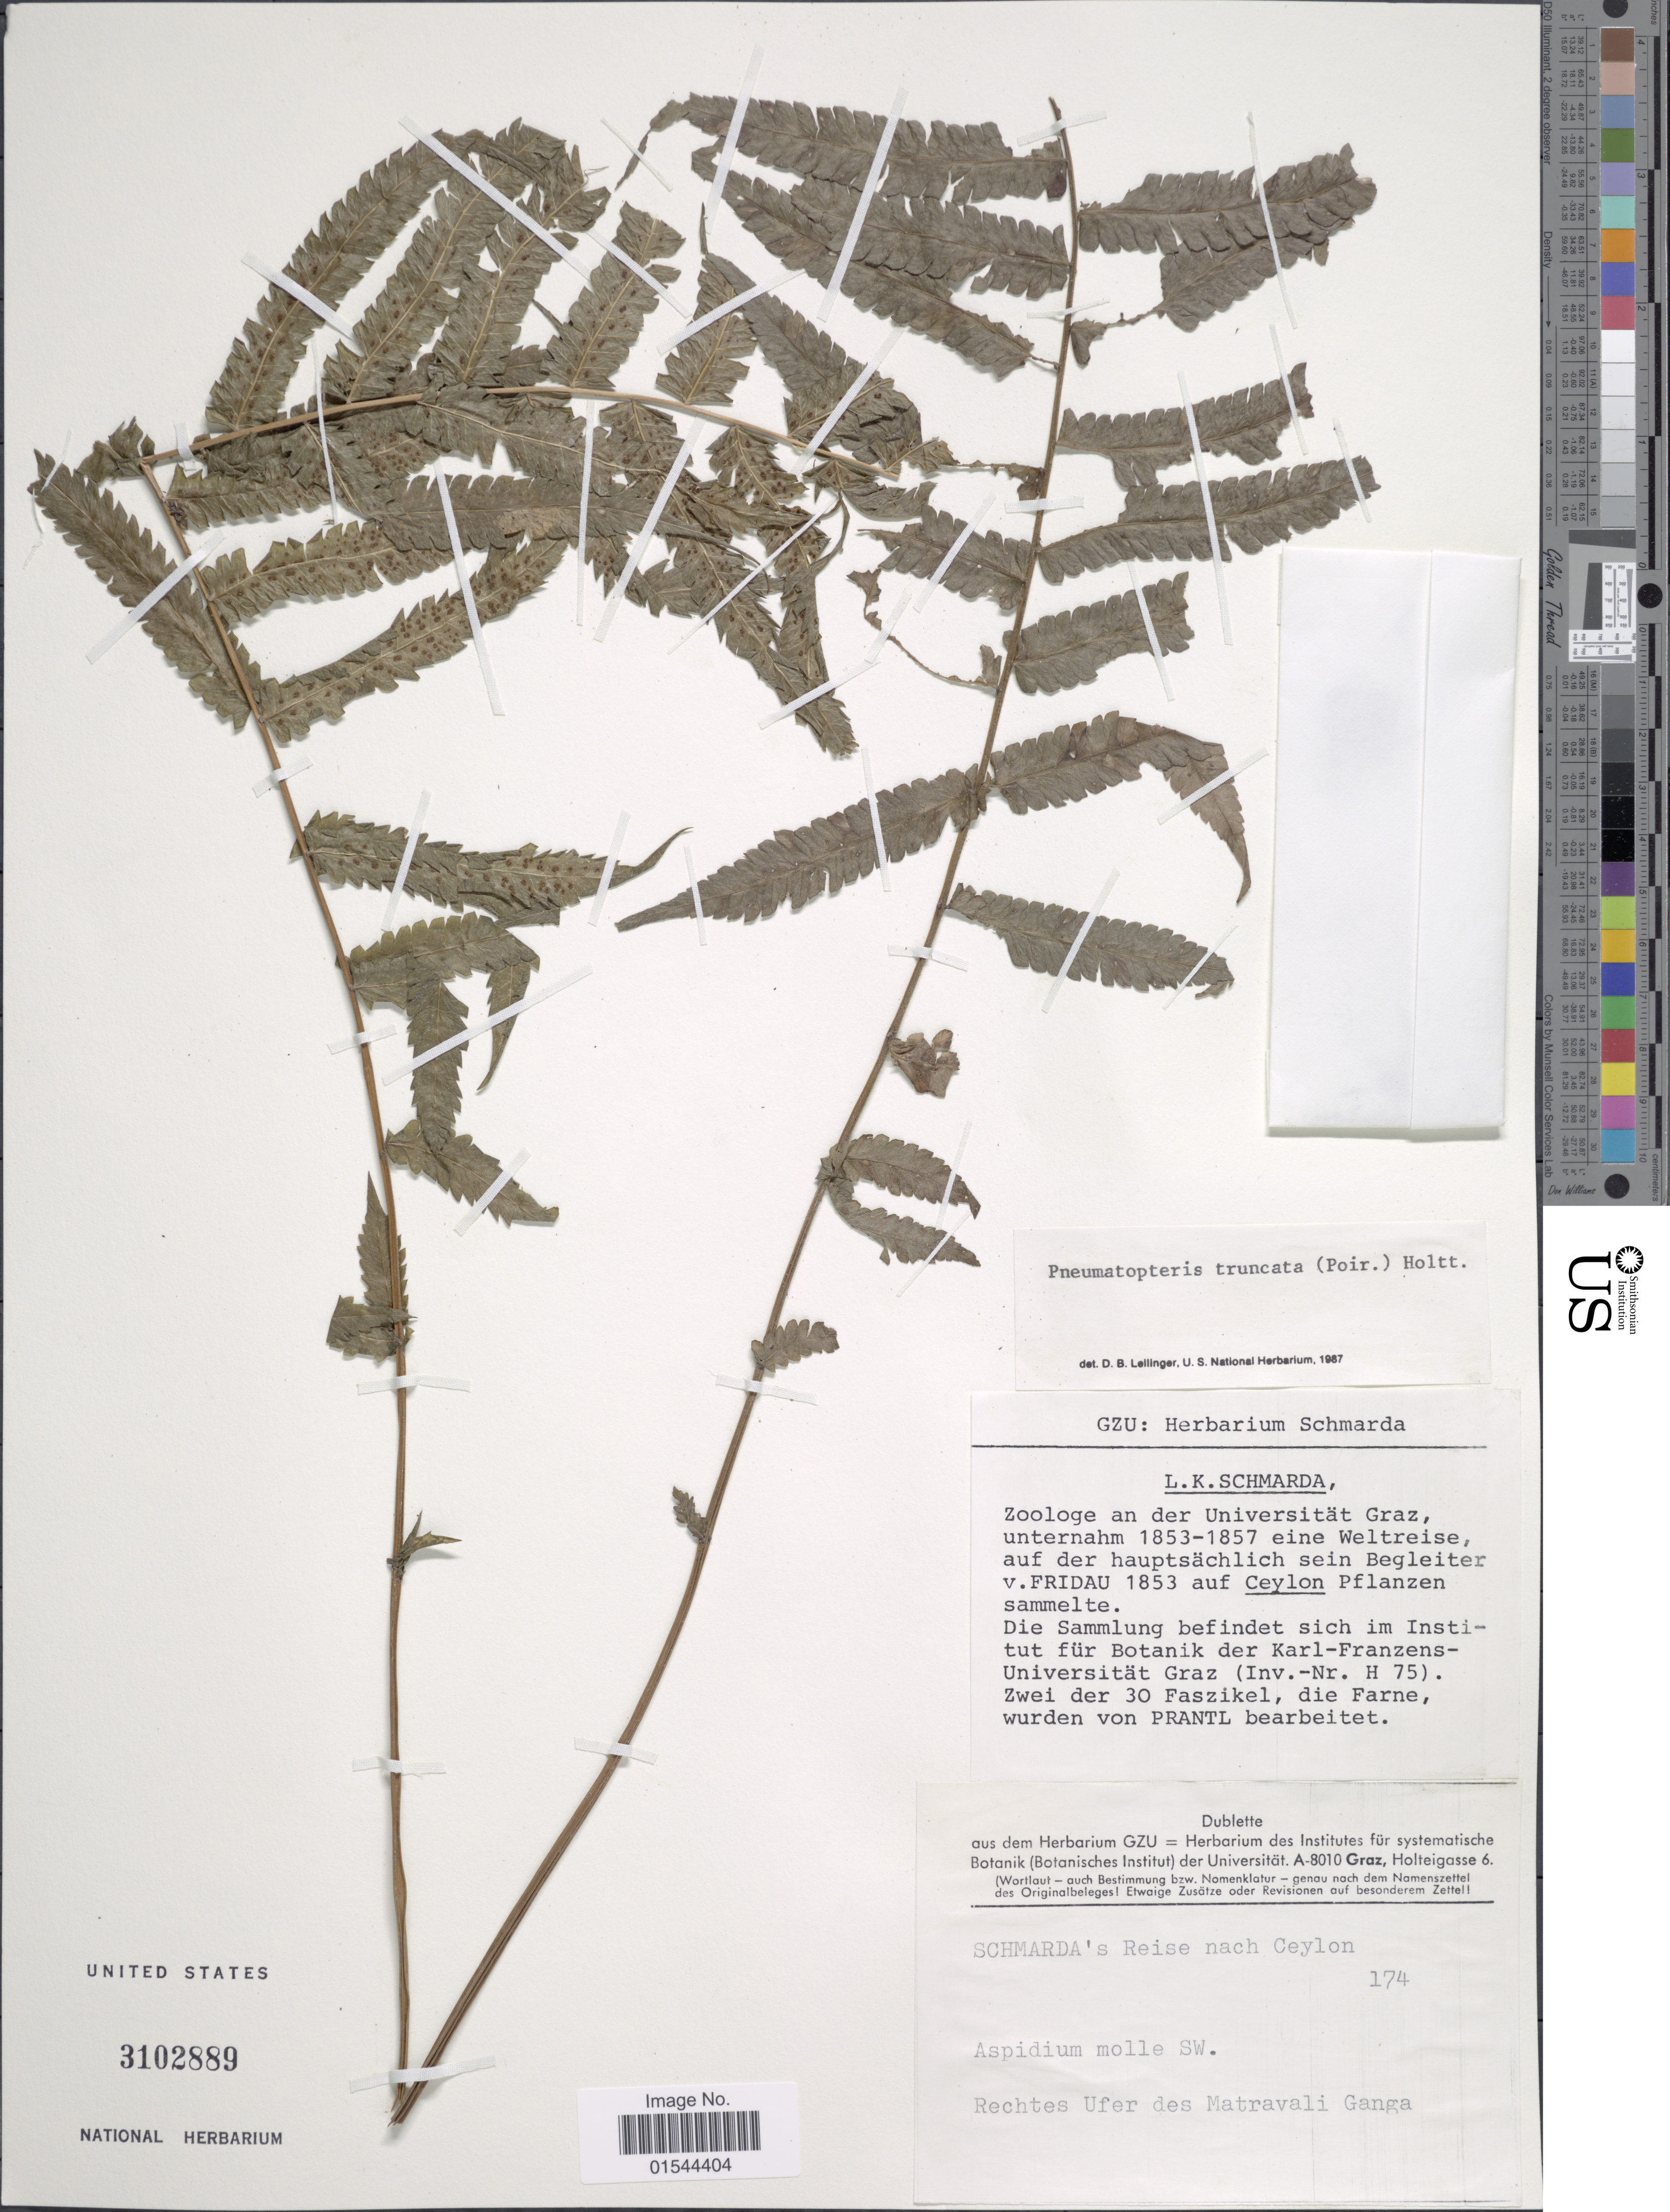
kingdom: Plantae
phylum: Tracheophyta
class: Polypodiopsida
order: Polypodiales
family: Thelypteridaceae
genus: Pneumatopteris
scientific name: Pneumatopteris truncata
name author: (Poir.) Holttum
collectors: Schmarda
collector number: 174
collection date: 1853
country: Sri Lanka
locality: Ceylon, Rechtes Ufer des Matravali Ganga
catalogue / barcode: US 3102889